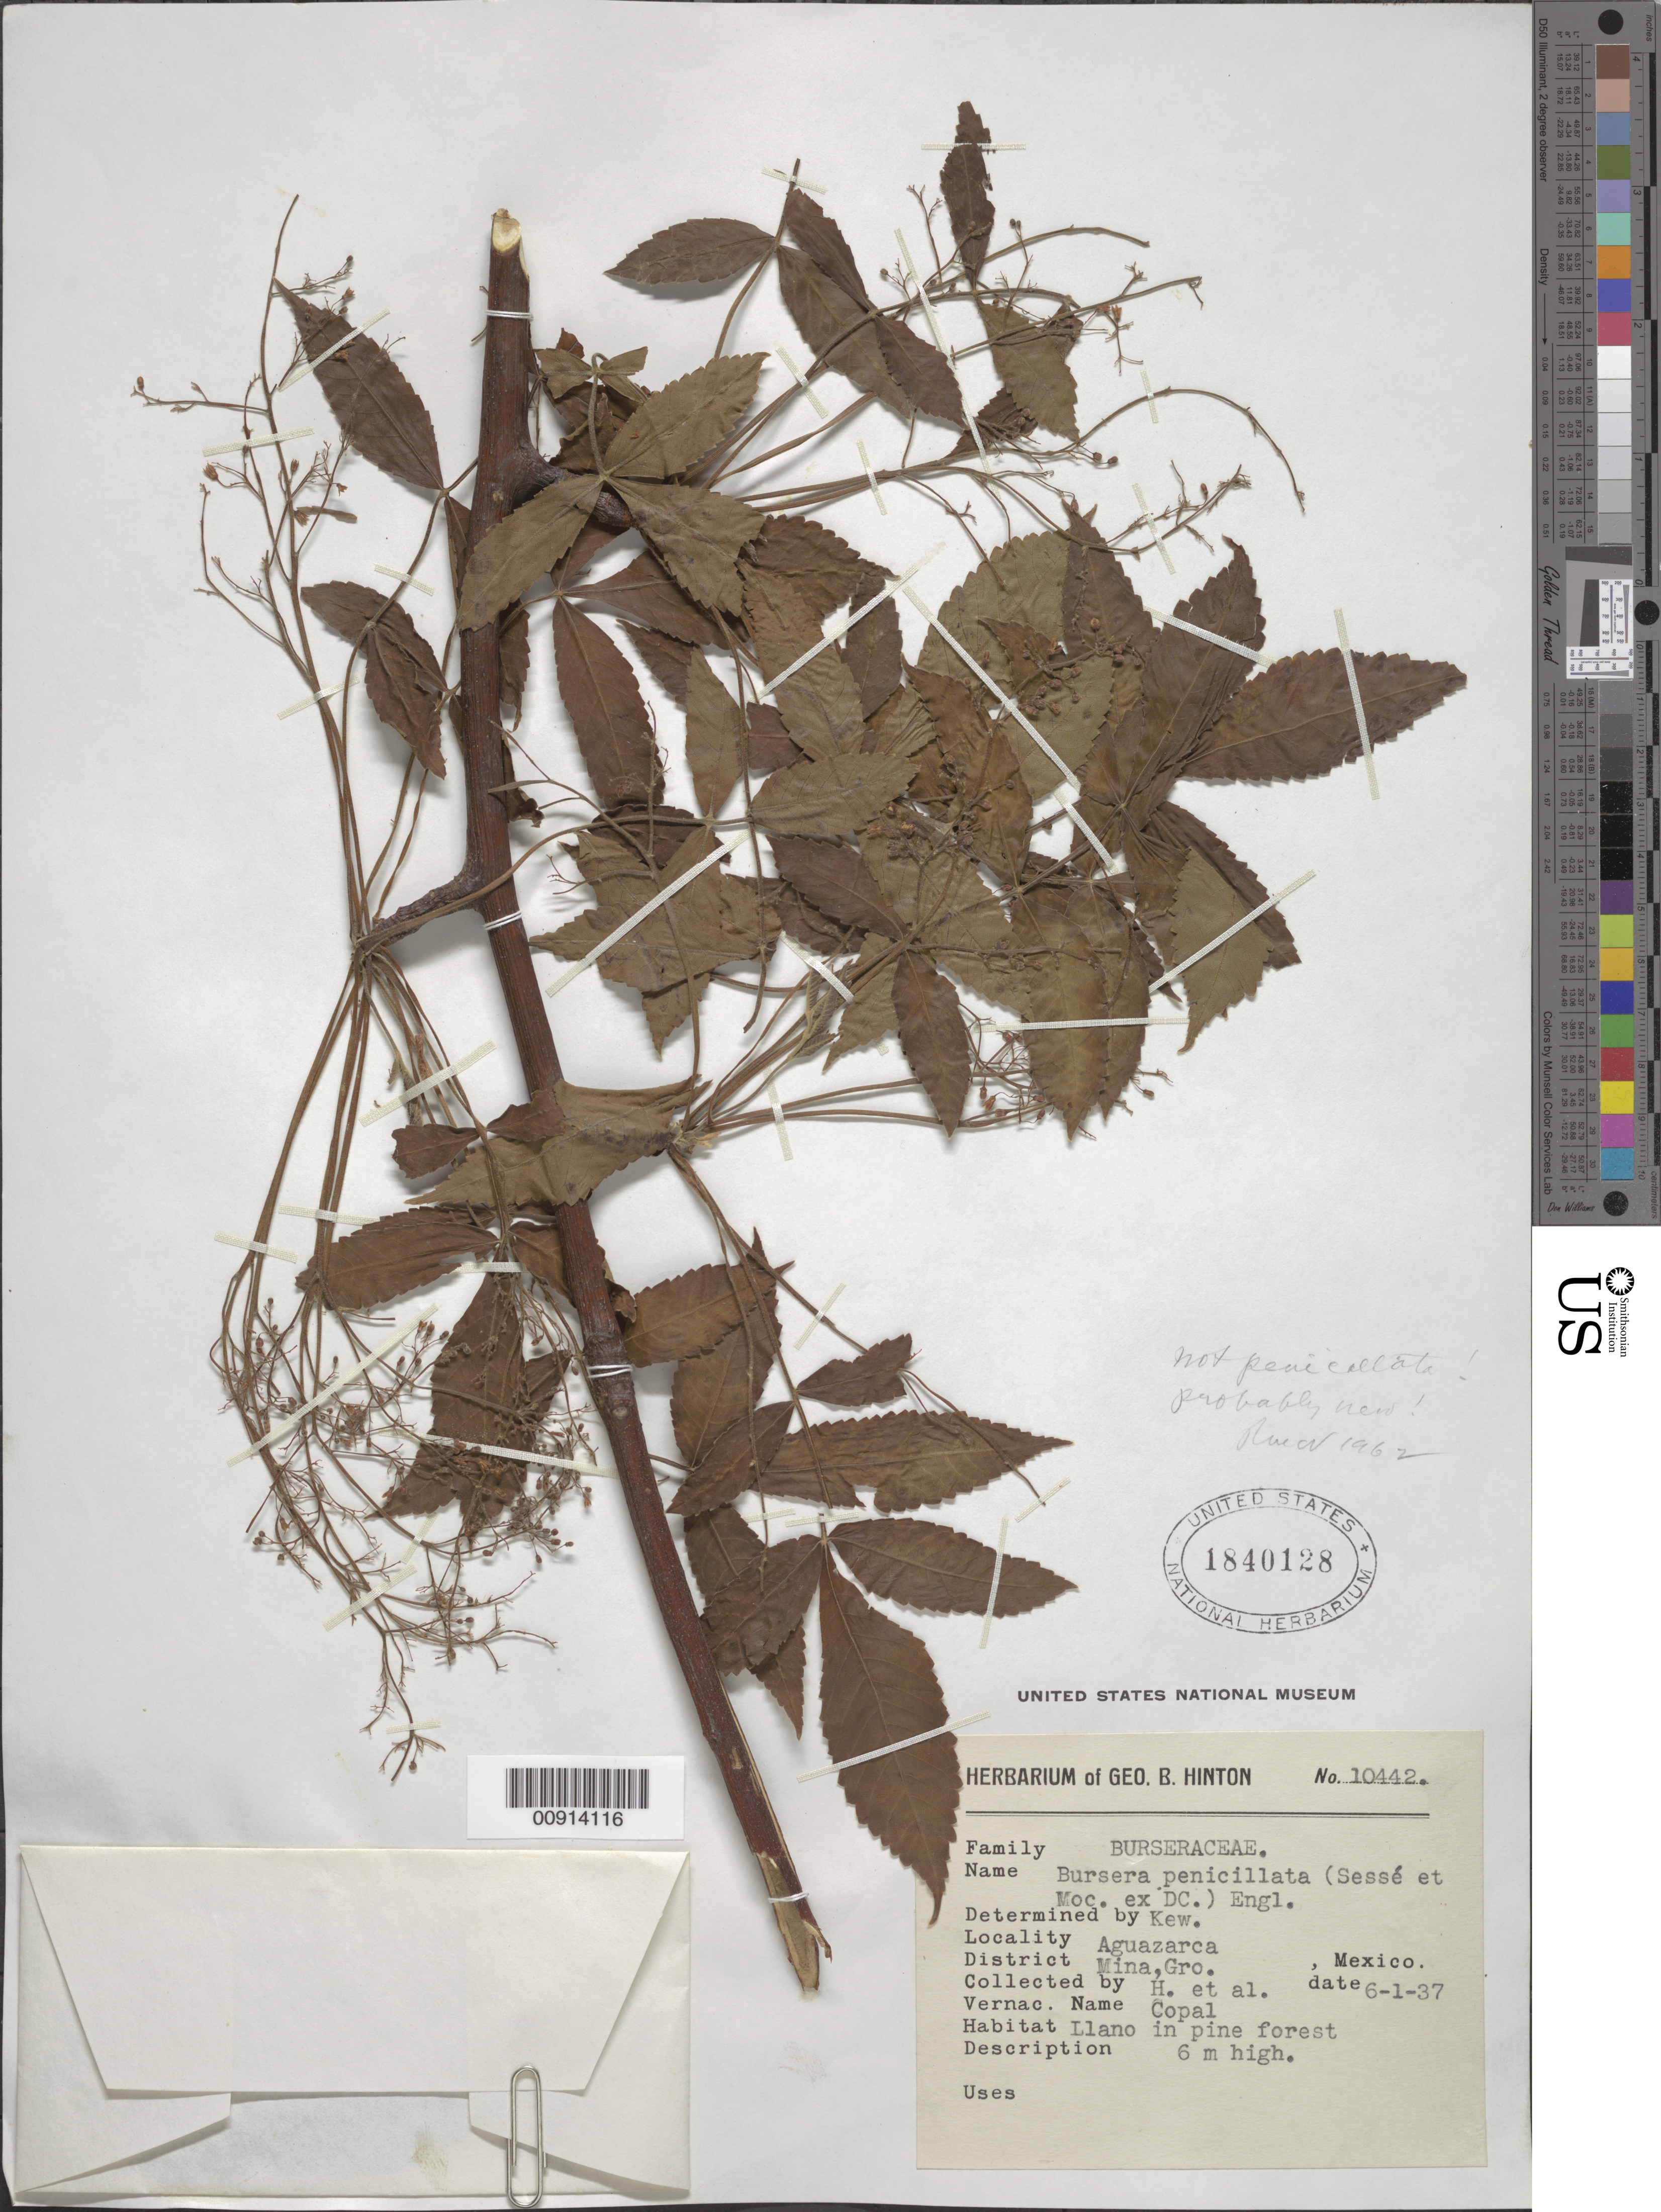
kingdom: Plantae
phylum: Tracheophyta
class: Magnoliopsida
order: Sapindales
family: Burseraceae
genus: Bursera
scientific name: Bursera sp.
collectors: G. B. Hinton & et al.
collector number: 10442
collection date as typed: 01 Jun 1937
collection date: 1937-06-01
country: Mexico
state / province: Guerrero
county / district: Mina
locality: Aguazarca, District Mina, Guerrero.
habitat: Llano in Pine forest.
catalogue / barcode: US 1840128